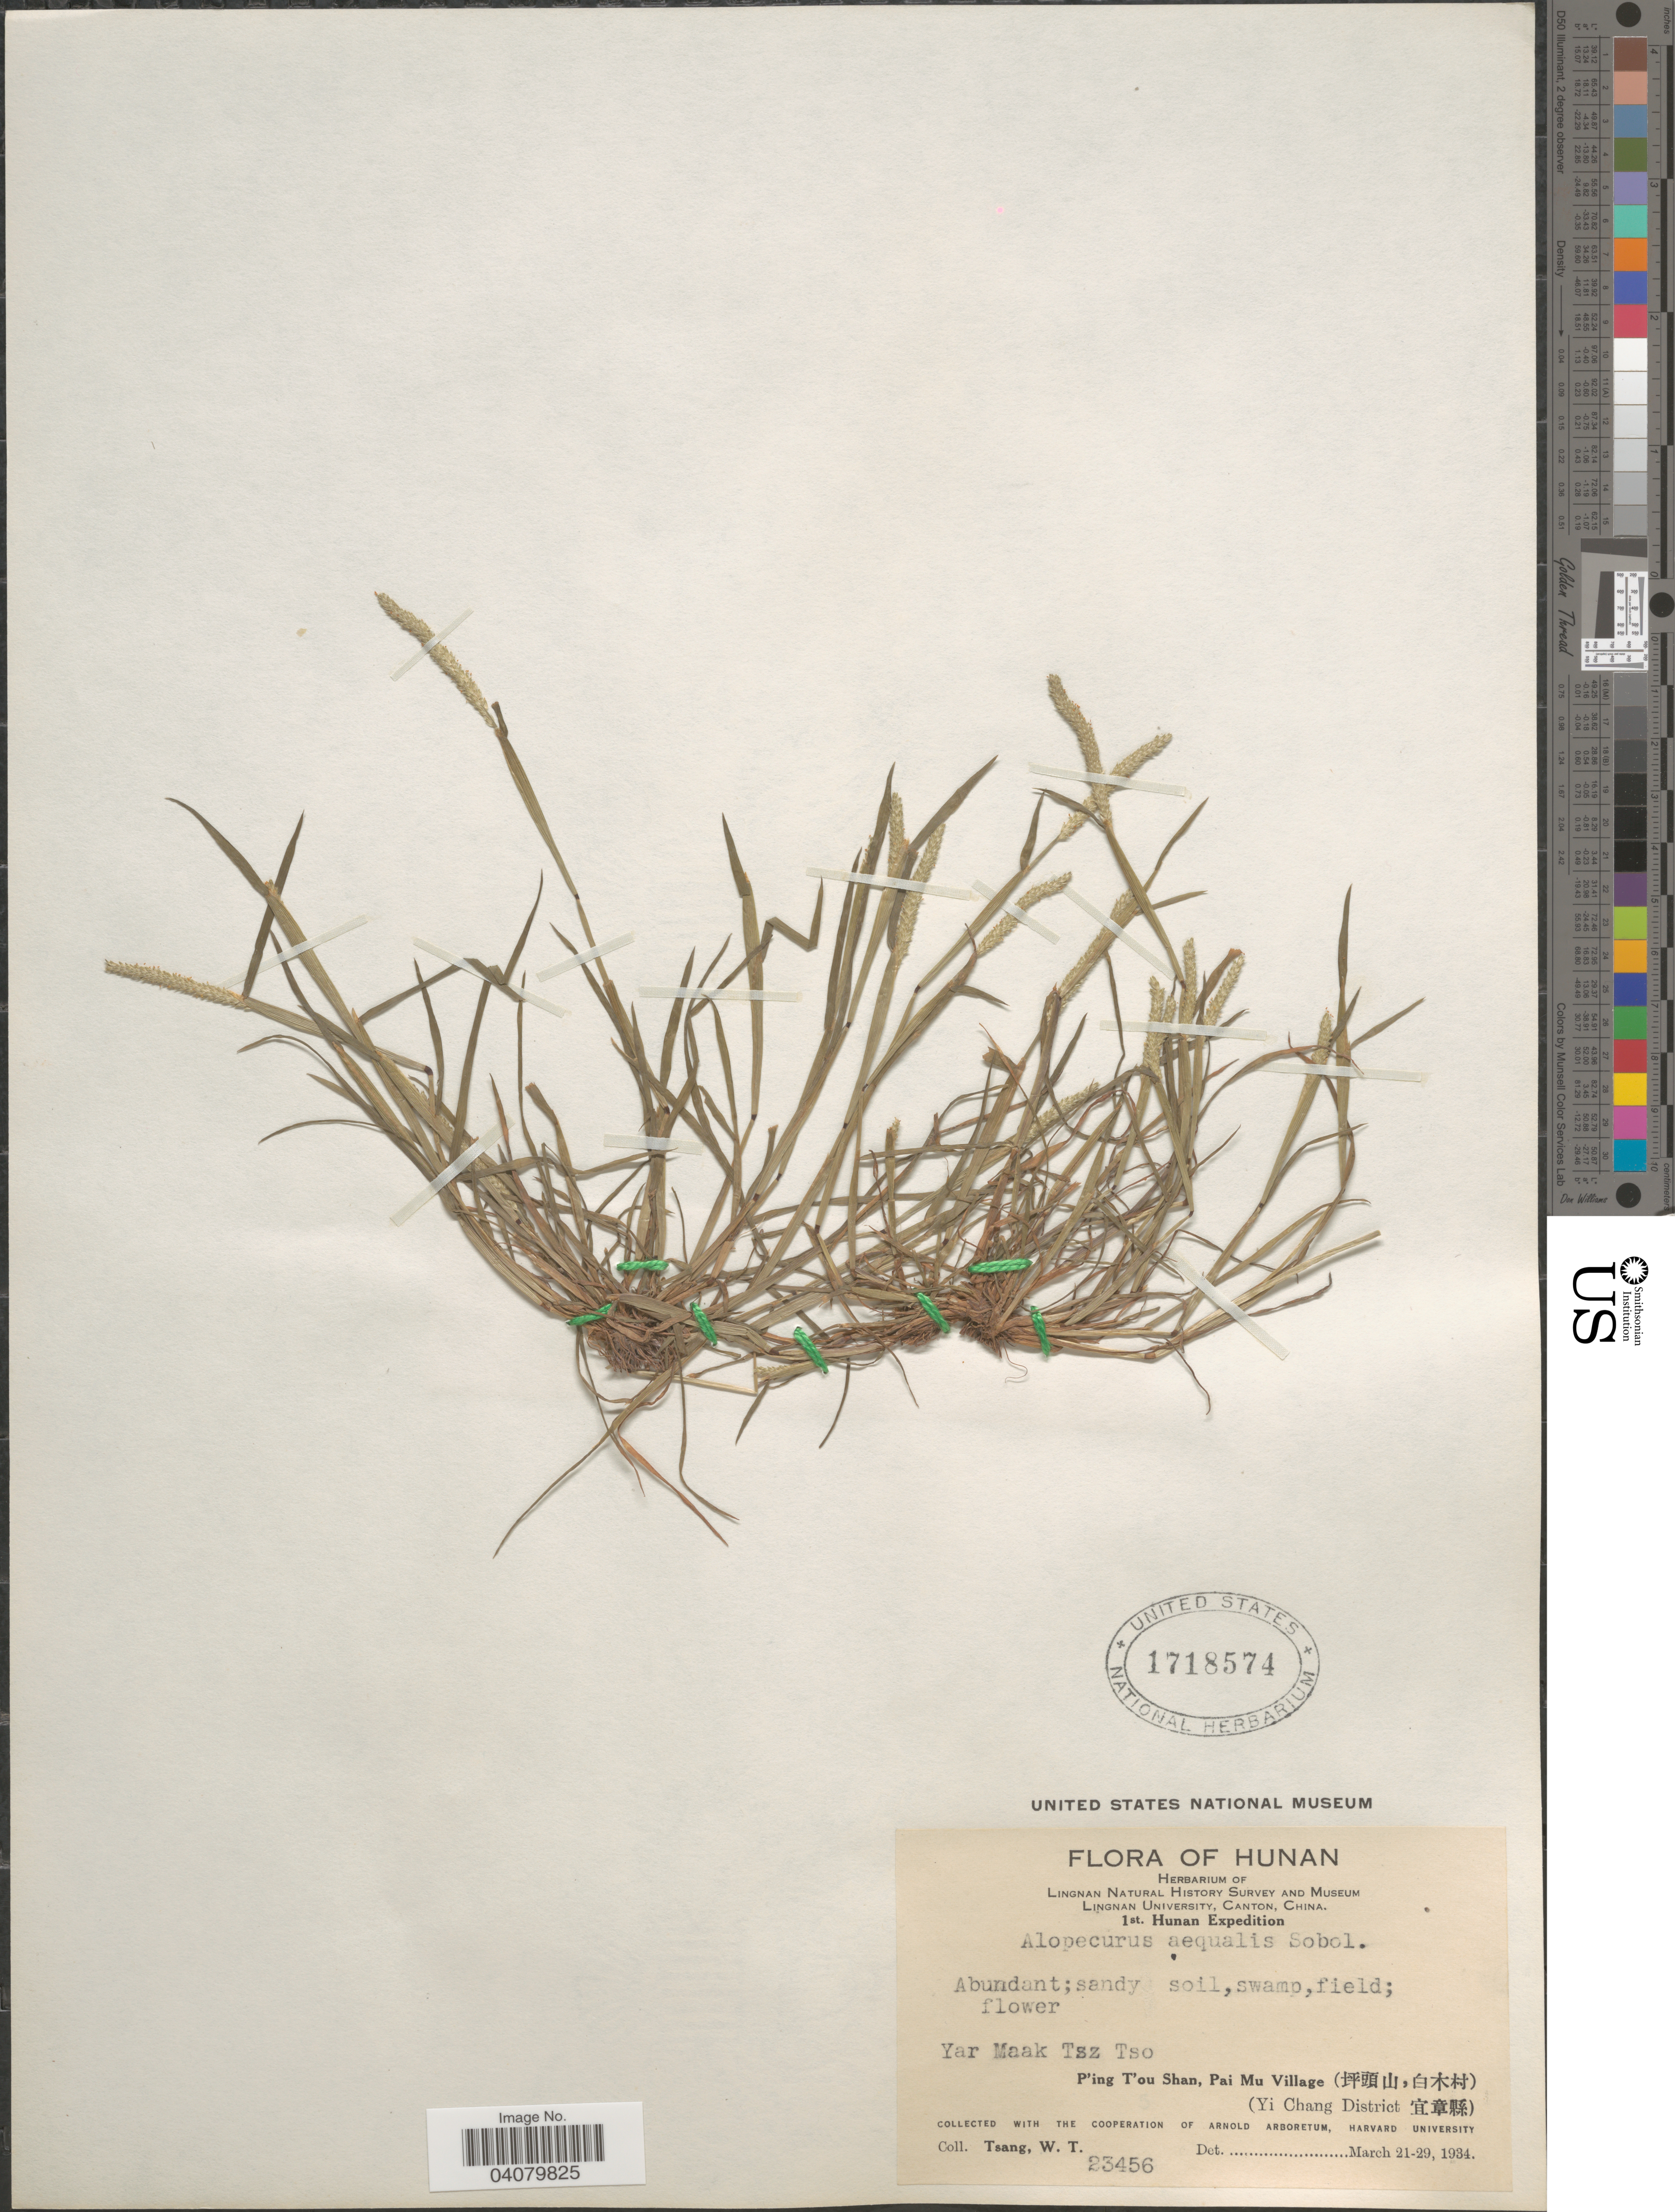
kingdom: Plantae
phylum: Tracheophyta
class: Liliopsida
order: Poales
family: Poaceae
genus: Alopecurus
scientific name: Alopecurus aequalis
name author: Sobol.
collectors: W. T. Tsang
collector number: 23456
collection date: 1934-03-21/1934-03-29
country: China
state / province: Hunan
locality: Herbarium of Lingnan Natural History Survey and Museum. 1st. Hunan Expedition. Yar Maak Tsz Tso. P'ing T'ou Shan, Pai Mu Village (X) (Yi Chang District X).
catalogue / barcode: US 1718574